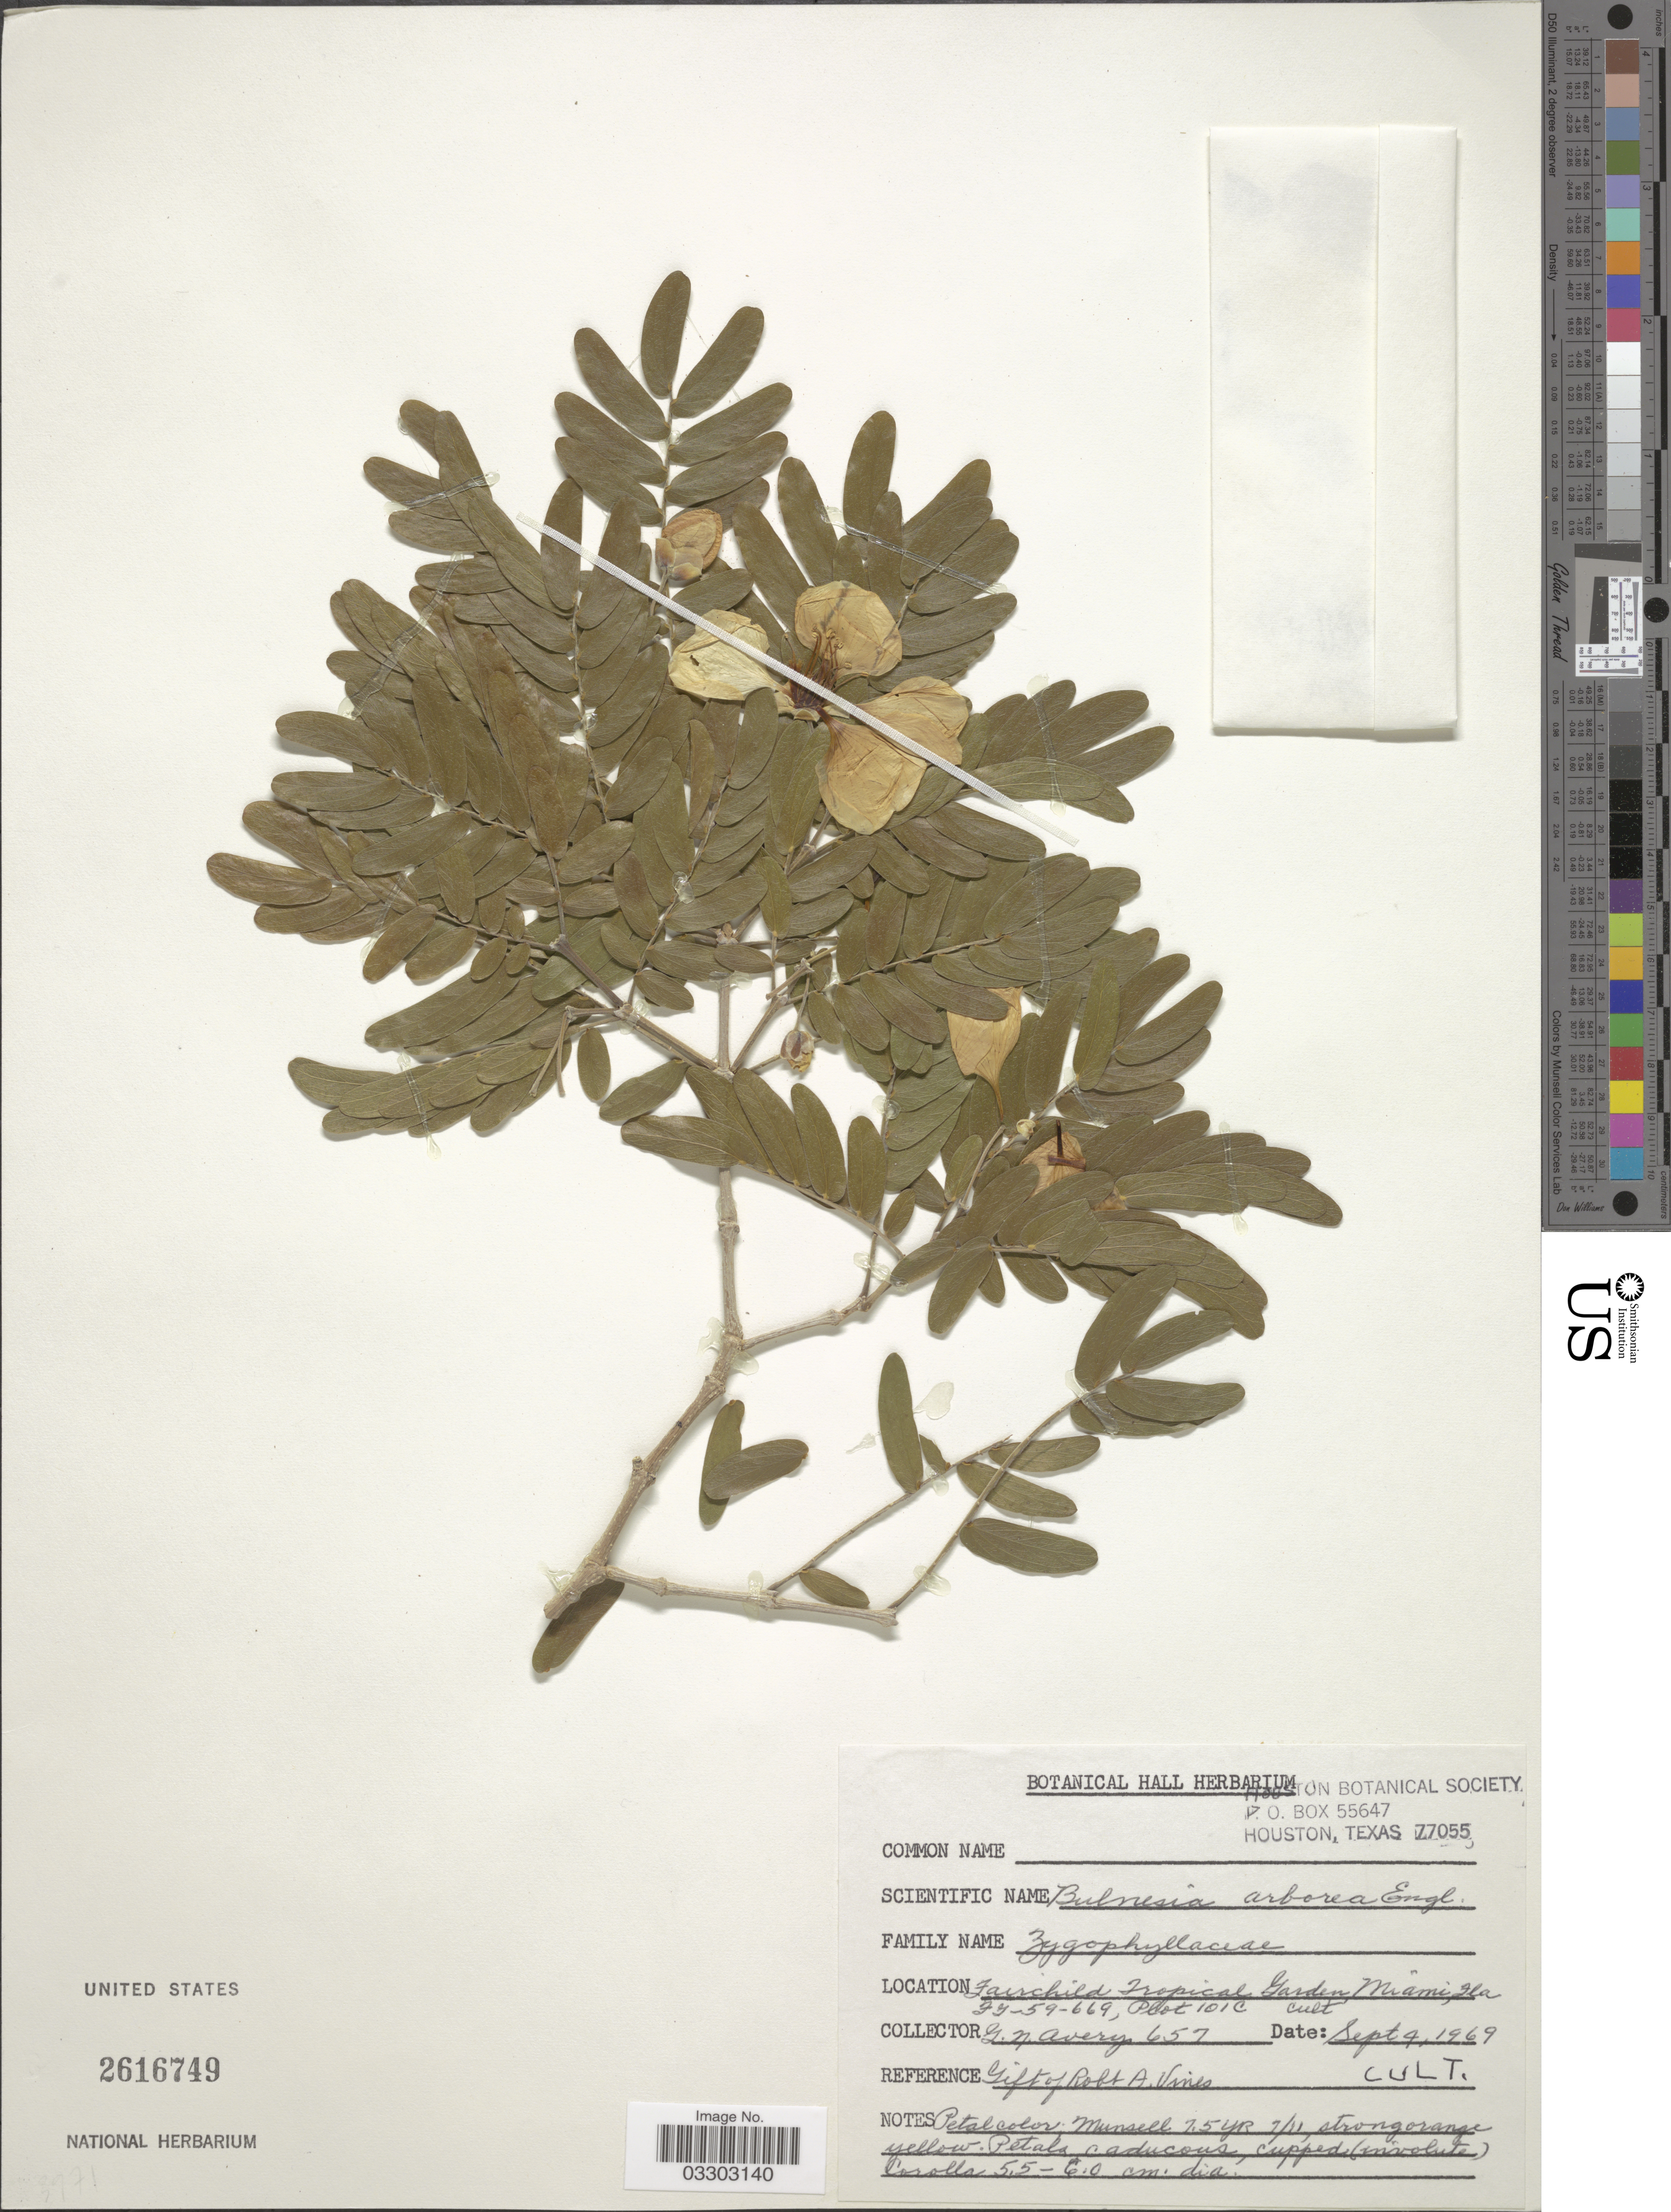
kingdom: Plantae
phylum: Tracheophyta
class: Magnoliopsida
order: Zygophyllales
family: Zygophyllaceae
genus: Gonopterodendron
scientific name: Gonopterodendron arboreum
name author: (Jacq.) Godoy-Bürki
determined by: U.S. National Herbarium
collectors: G. N. Avery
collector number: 657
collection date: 1969-09-04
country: United States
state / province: Florida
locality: Fairchild Tropical Garden, Miami.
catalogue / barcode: US 2616749